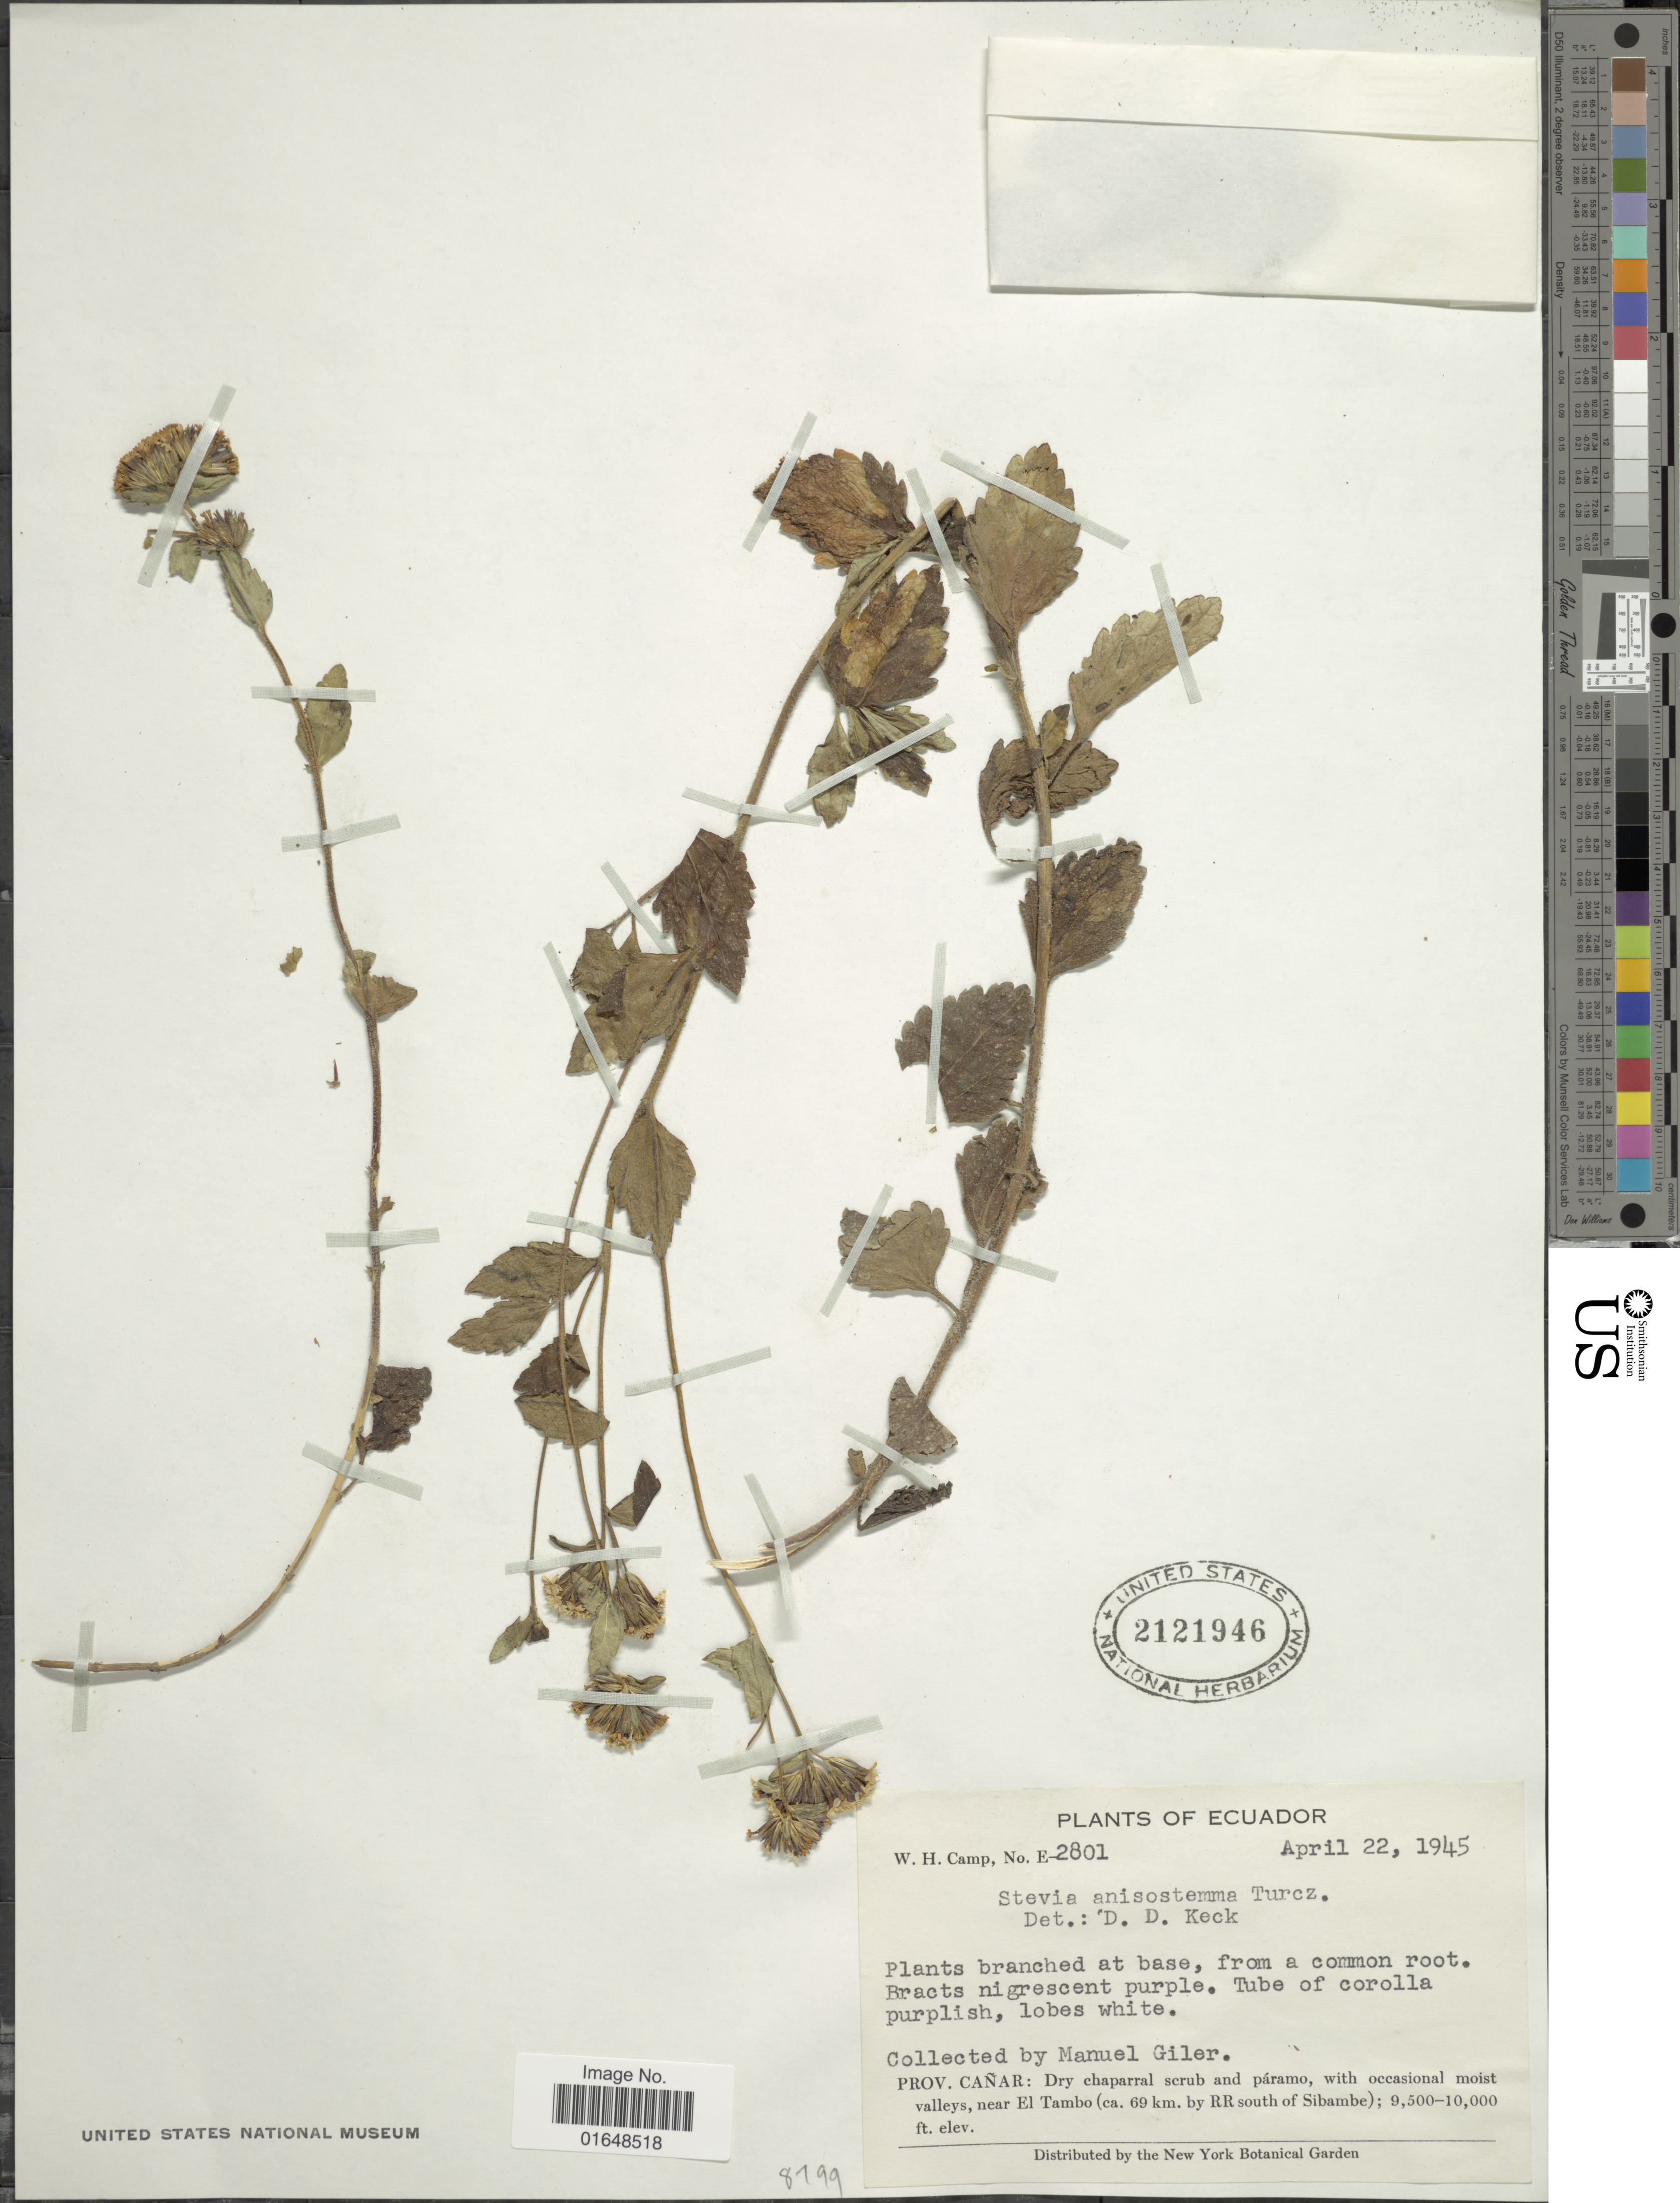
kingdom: Plantae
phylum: Tracheophyta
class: Magnoliopsida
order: Asterales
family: Asteraceae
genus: Stevia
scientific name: Stevia ovata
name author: Willd.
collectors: W. H. Camp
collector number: E-2801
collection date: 1945-04-22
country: Ecuador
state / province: Cañar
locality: Prov. Cañar: Dry chaparral scrub and páramo, with occasional moist valleys, near El Tambo (ca. 69 km. by RR south of Sibambe)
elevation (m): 2896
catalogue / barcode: US 2121946